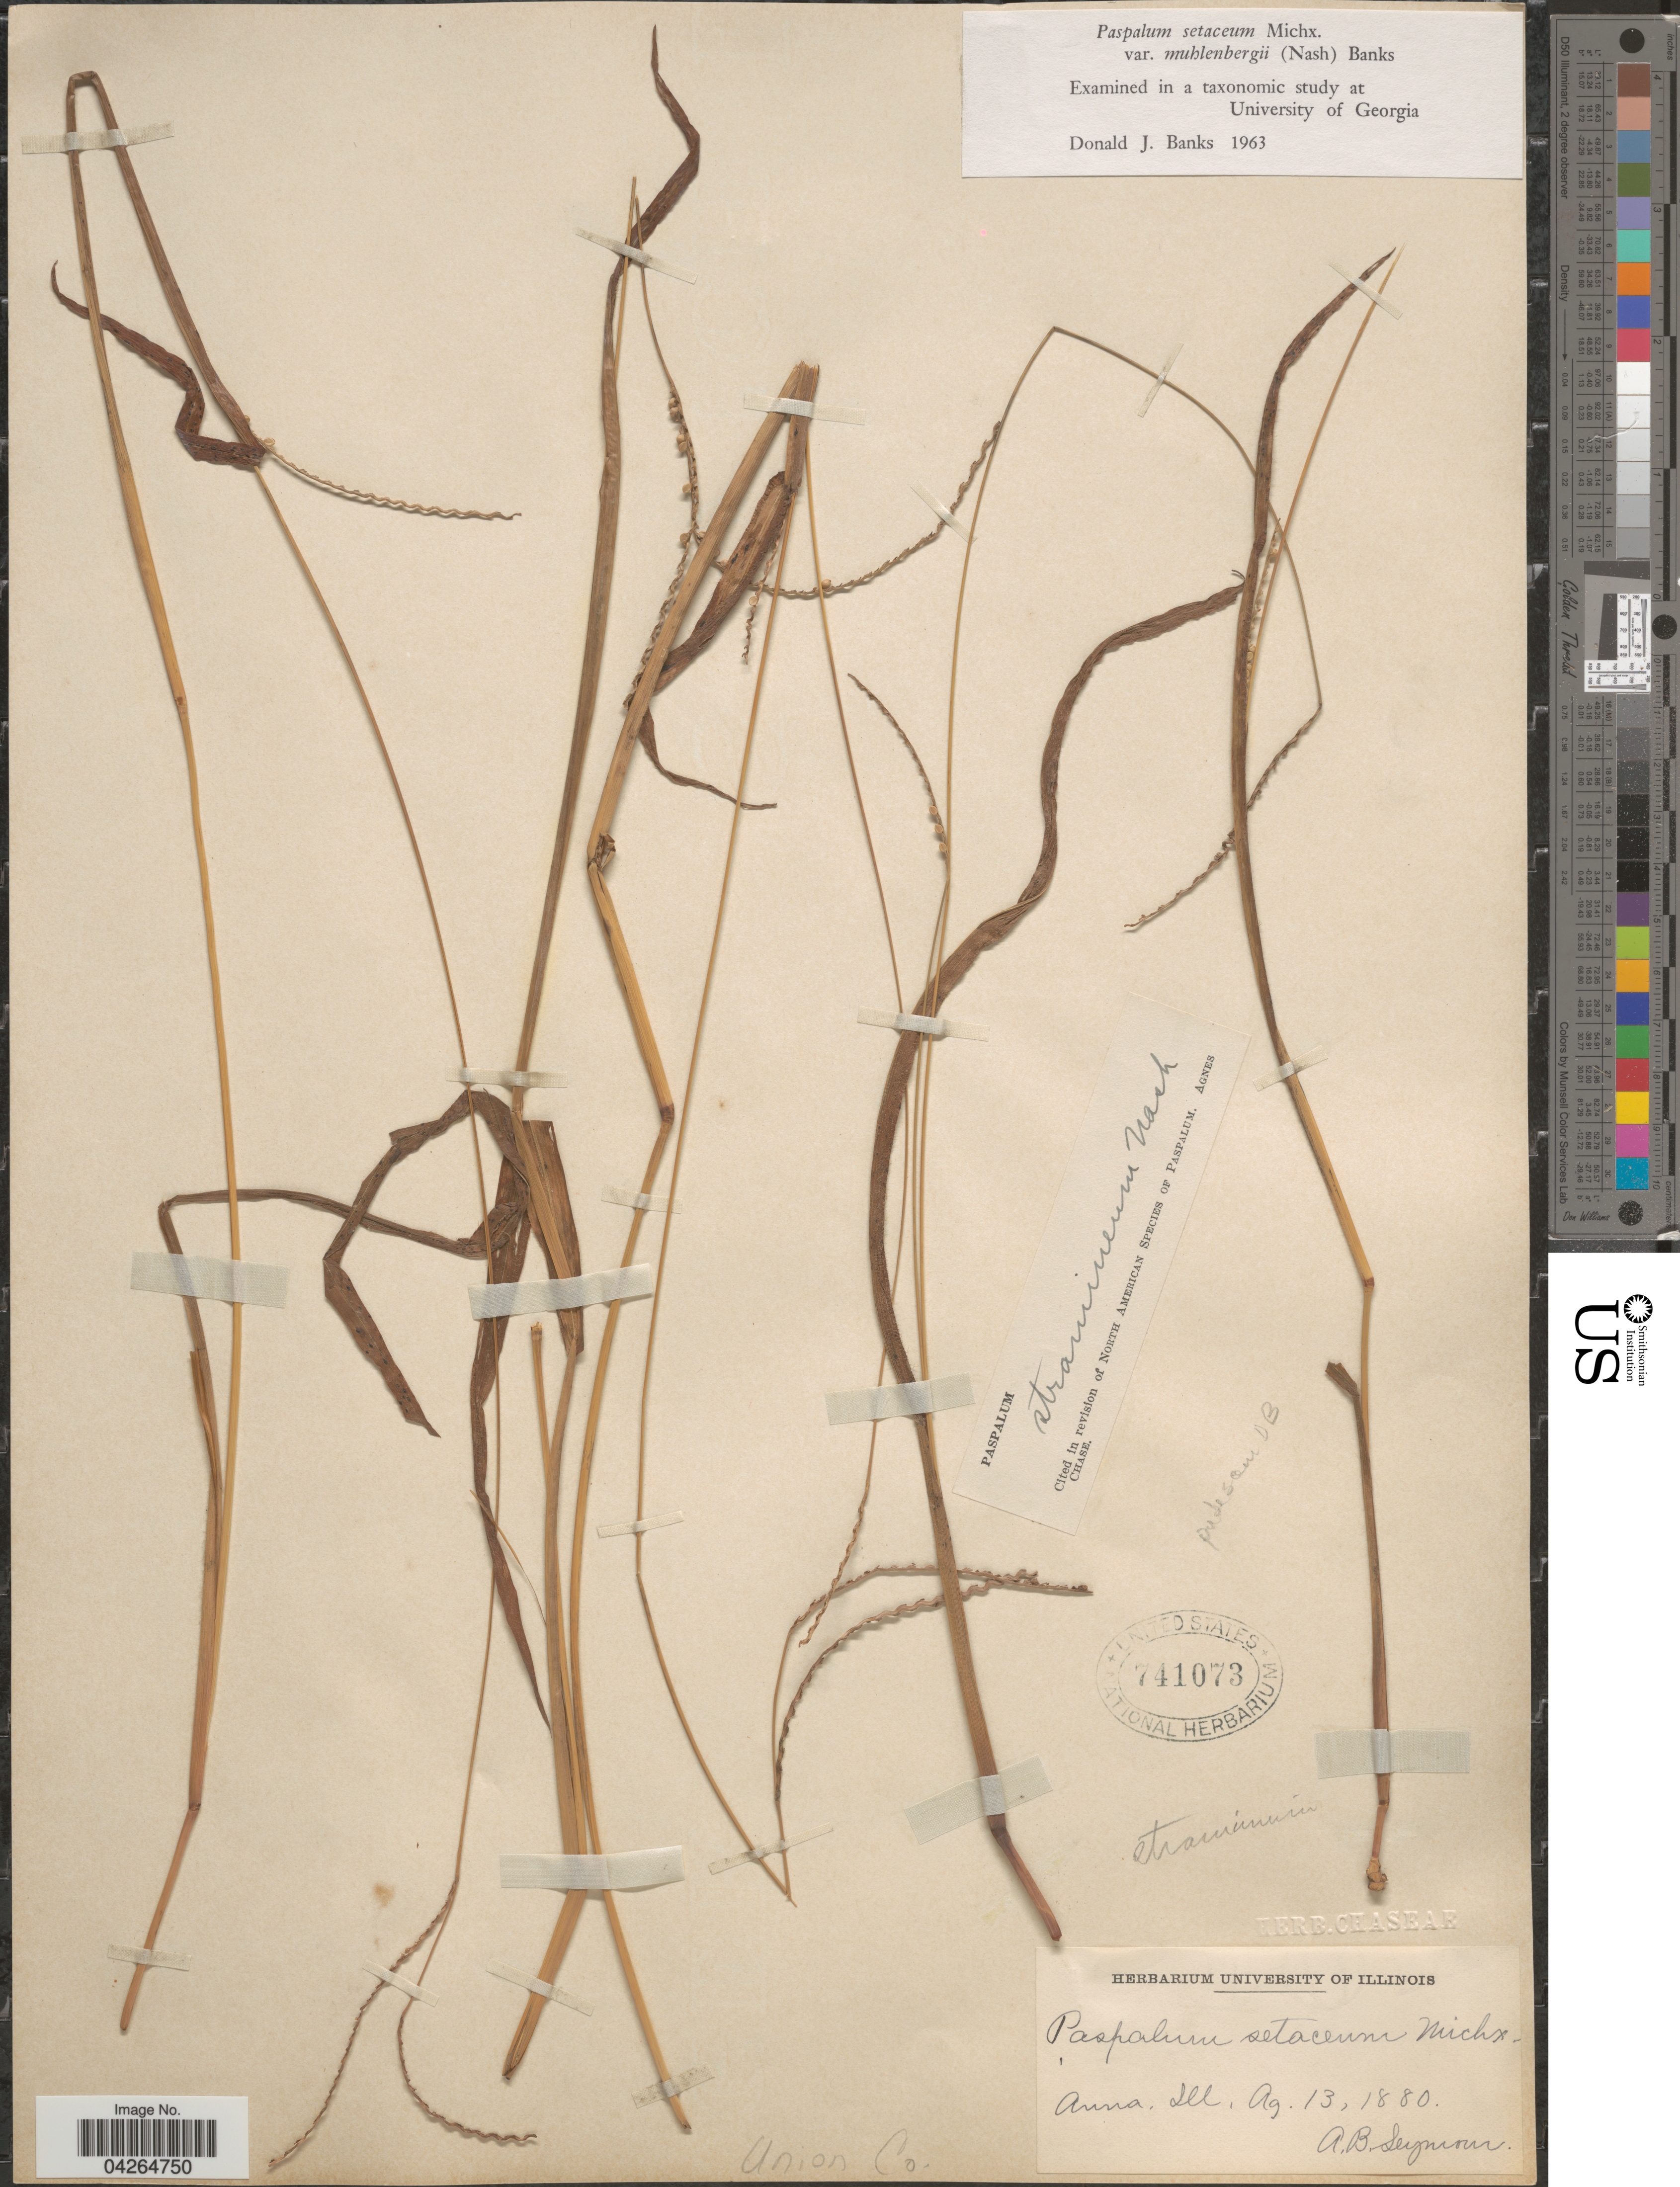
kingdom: Plantae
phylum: Tracheophyta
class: Liliopsida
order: Poales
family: Poaceae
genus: Paspalum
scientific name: Paspalum setaceum var. stramineum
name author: (Nash) D.J. Banks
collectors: A. Seymour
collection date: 1880-08-13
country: United States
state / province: Illinois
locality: Anna. Union Co.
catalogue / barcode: US 741073